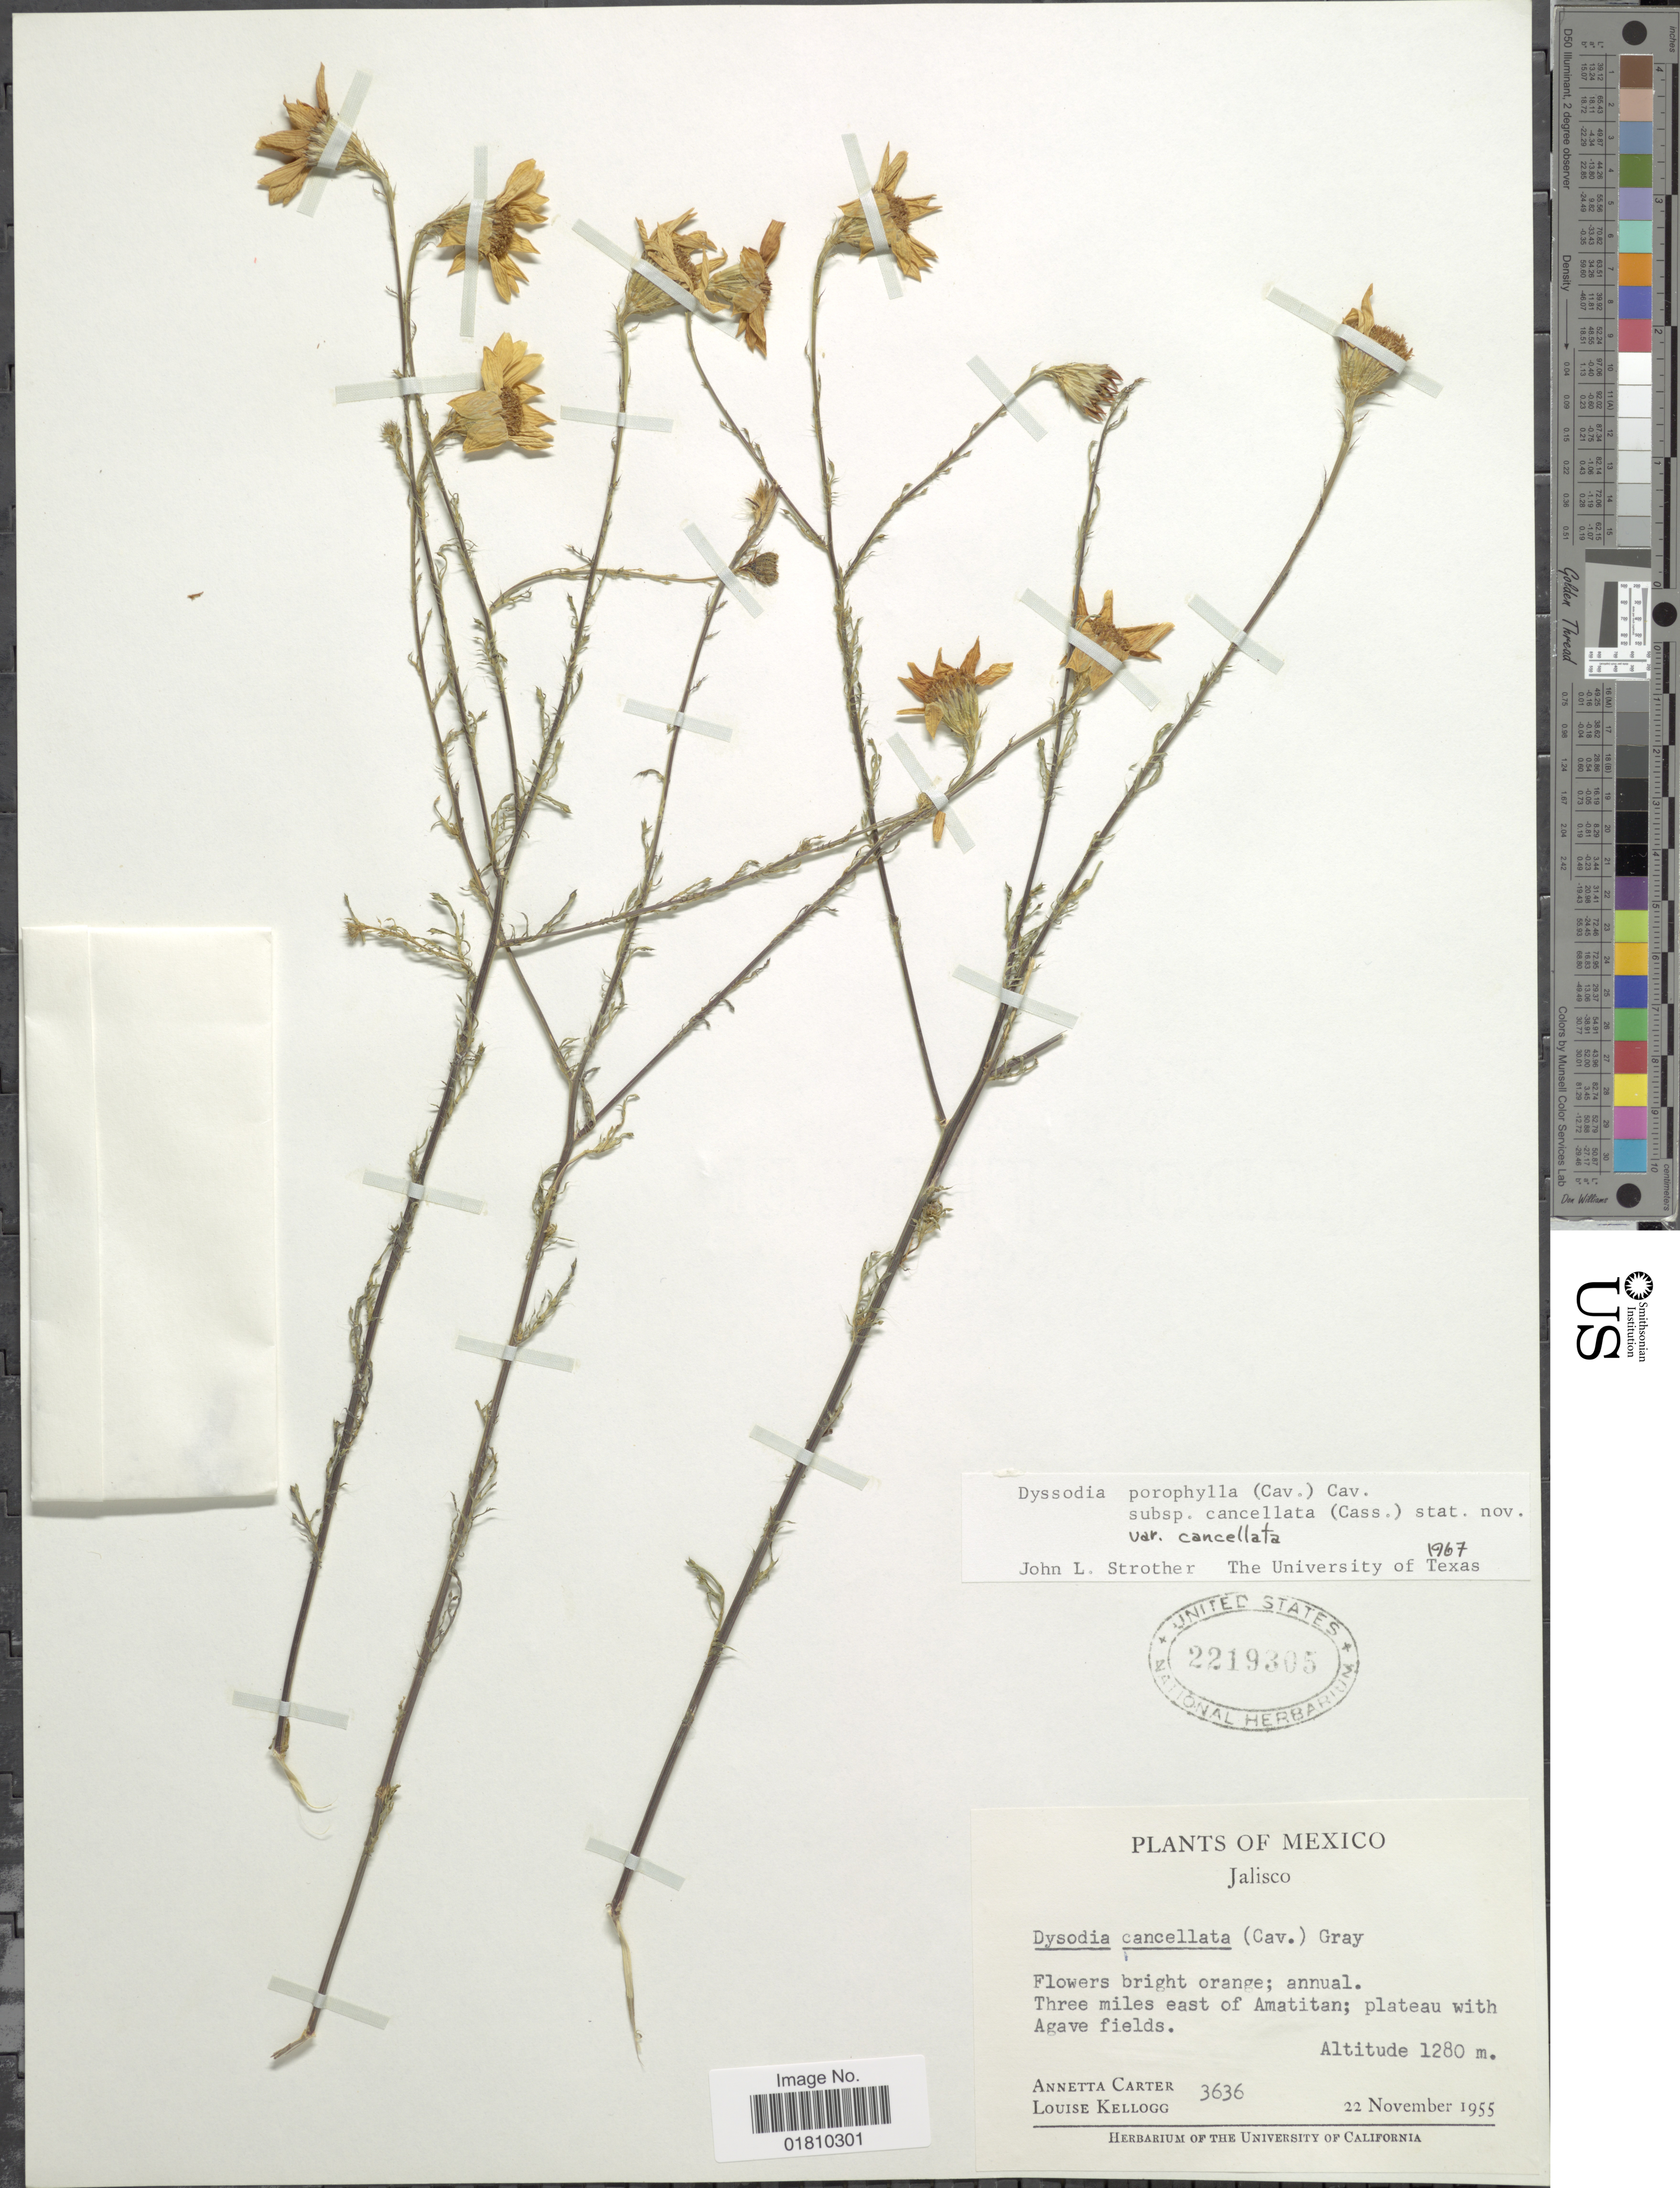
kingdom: Plantae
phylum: Tracheophyta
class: Magnoliopsida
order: Asterales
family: Asteraceae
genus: Adenophyllum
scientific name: Adenophyllum porophyllum var. cancellatum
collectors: A. Carter & L. Kellogg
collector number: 3636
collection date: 1955-11-22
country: Mexico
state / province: Jalisco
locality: Three miles east of Amatitan; plateau with Agave fields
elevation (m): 1280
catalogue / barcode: US 2219305